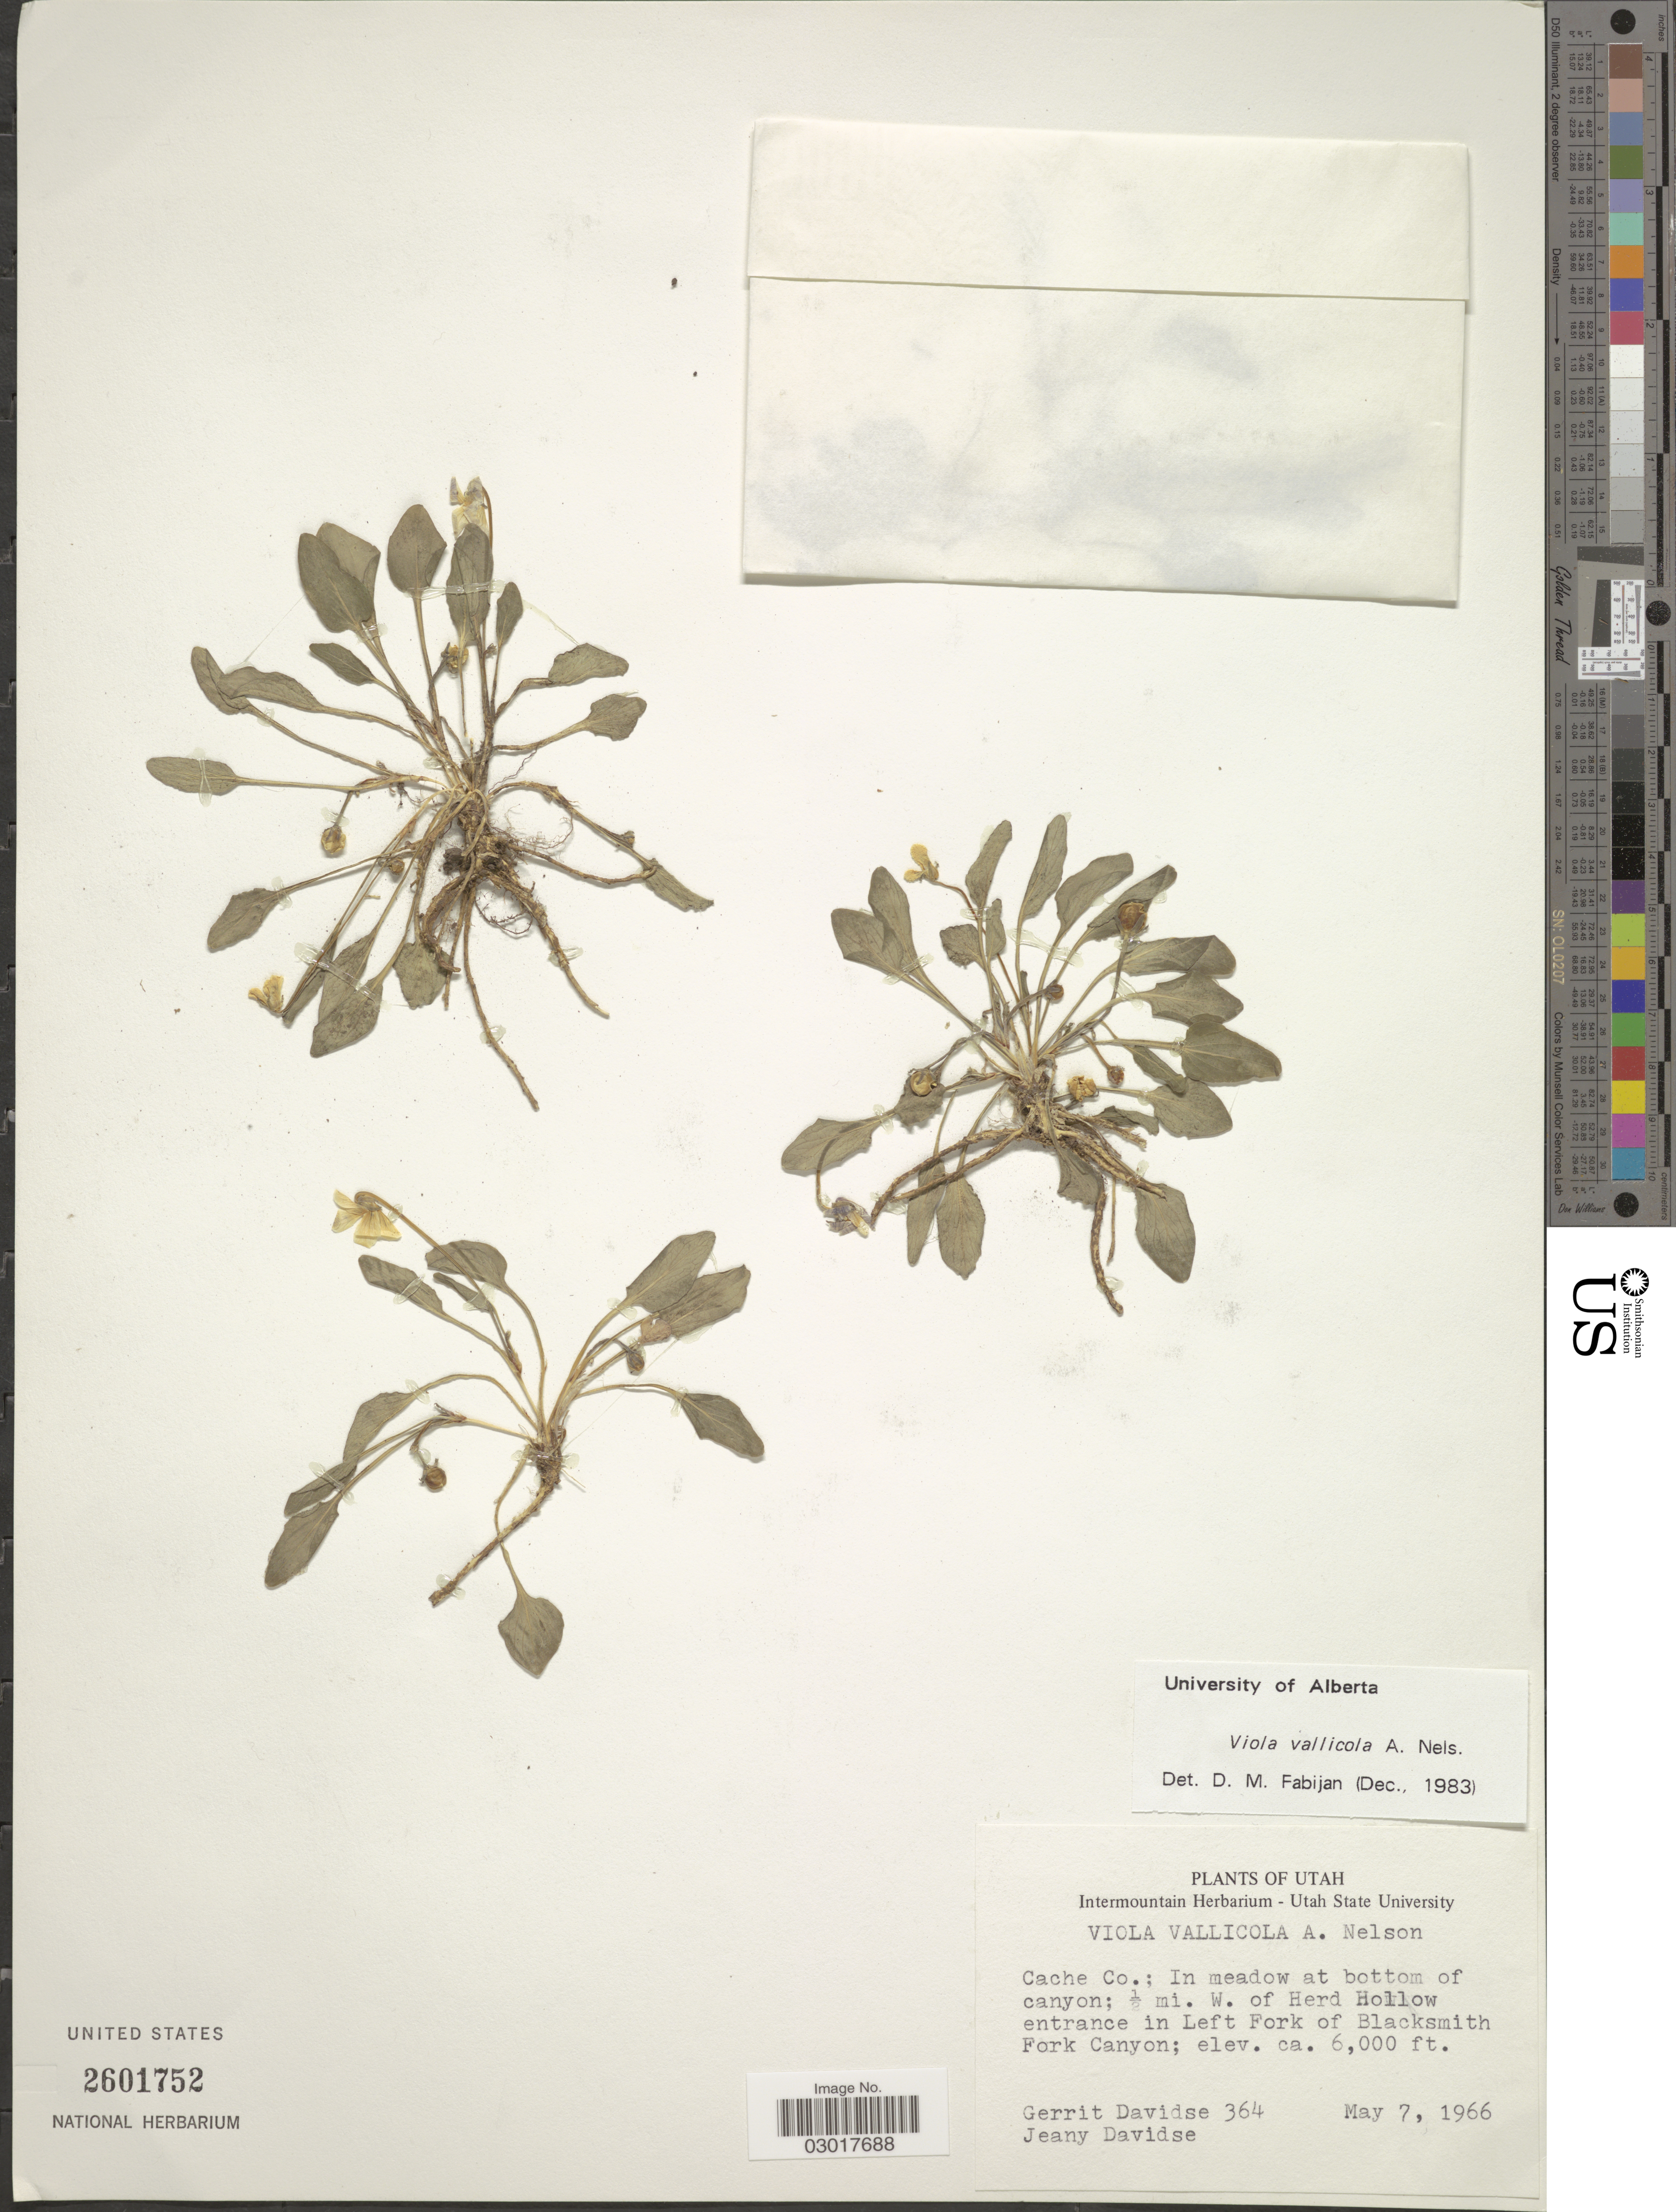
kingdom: Plantae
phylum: Tracheophyta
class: Magnoliopsida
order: Malpighiales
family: Violaceae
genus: Viola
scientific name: Viola vallicola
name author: A. Nelson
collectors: G. Davidse & J. Davidse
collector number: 364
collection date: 1966-05-07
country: United States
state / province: Utah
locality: Cache Co.; In meadow at bottom of canyon; ½ mi. W. of Herd Hollow entrance in Left Fork of Blacksmith Fork Canyon.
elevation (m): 1829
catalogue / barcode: US 2601752